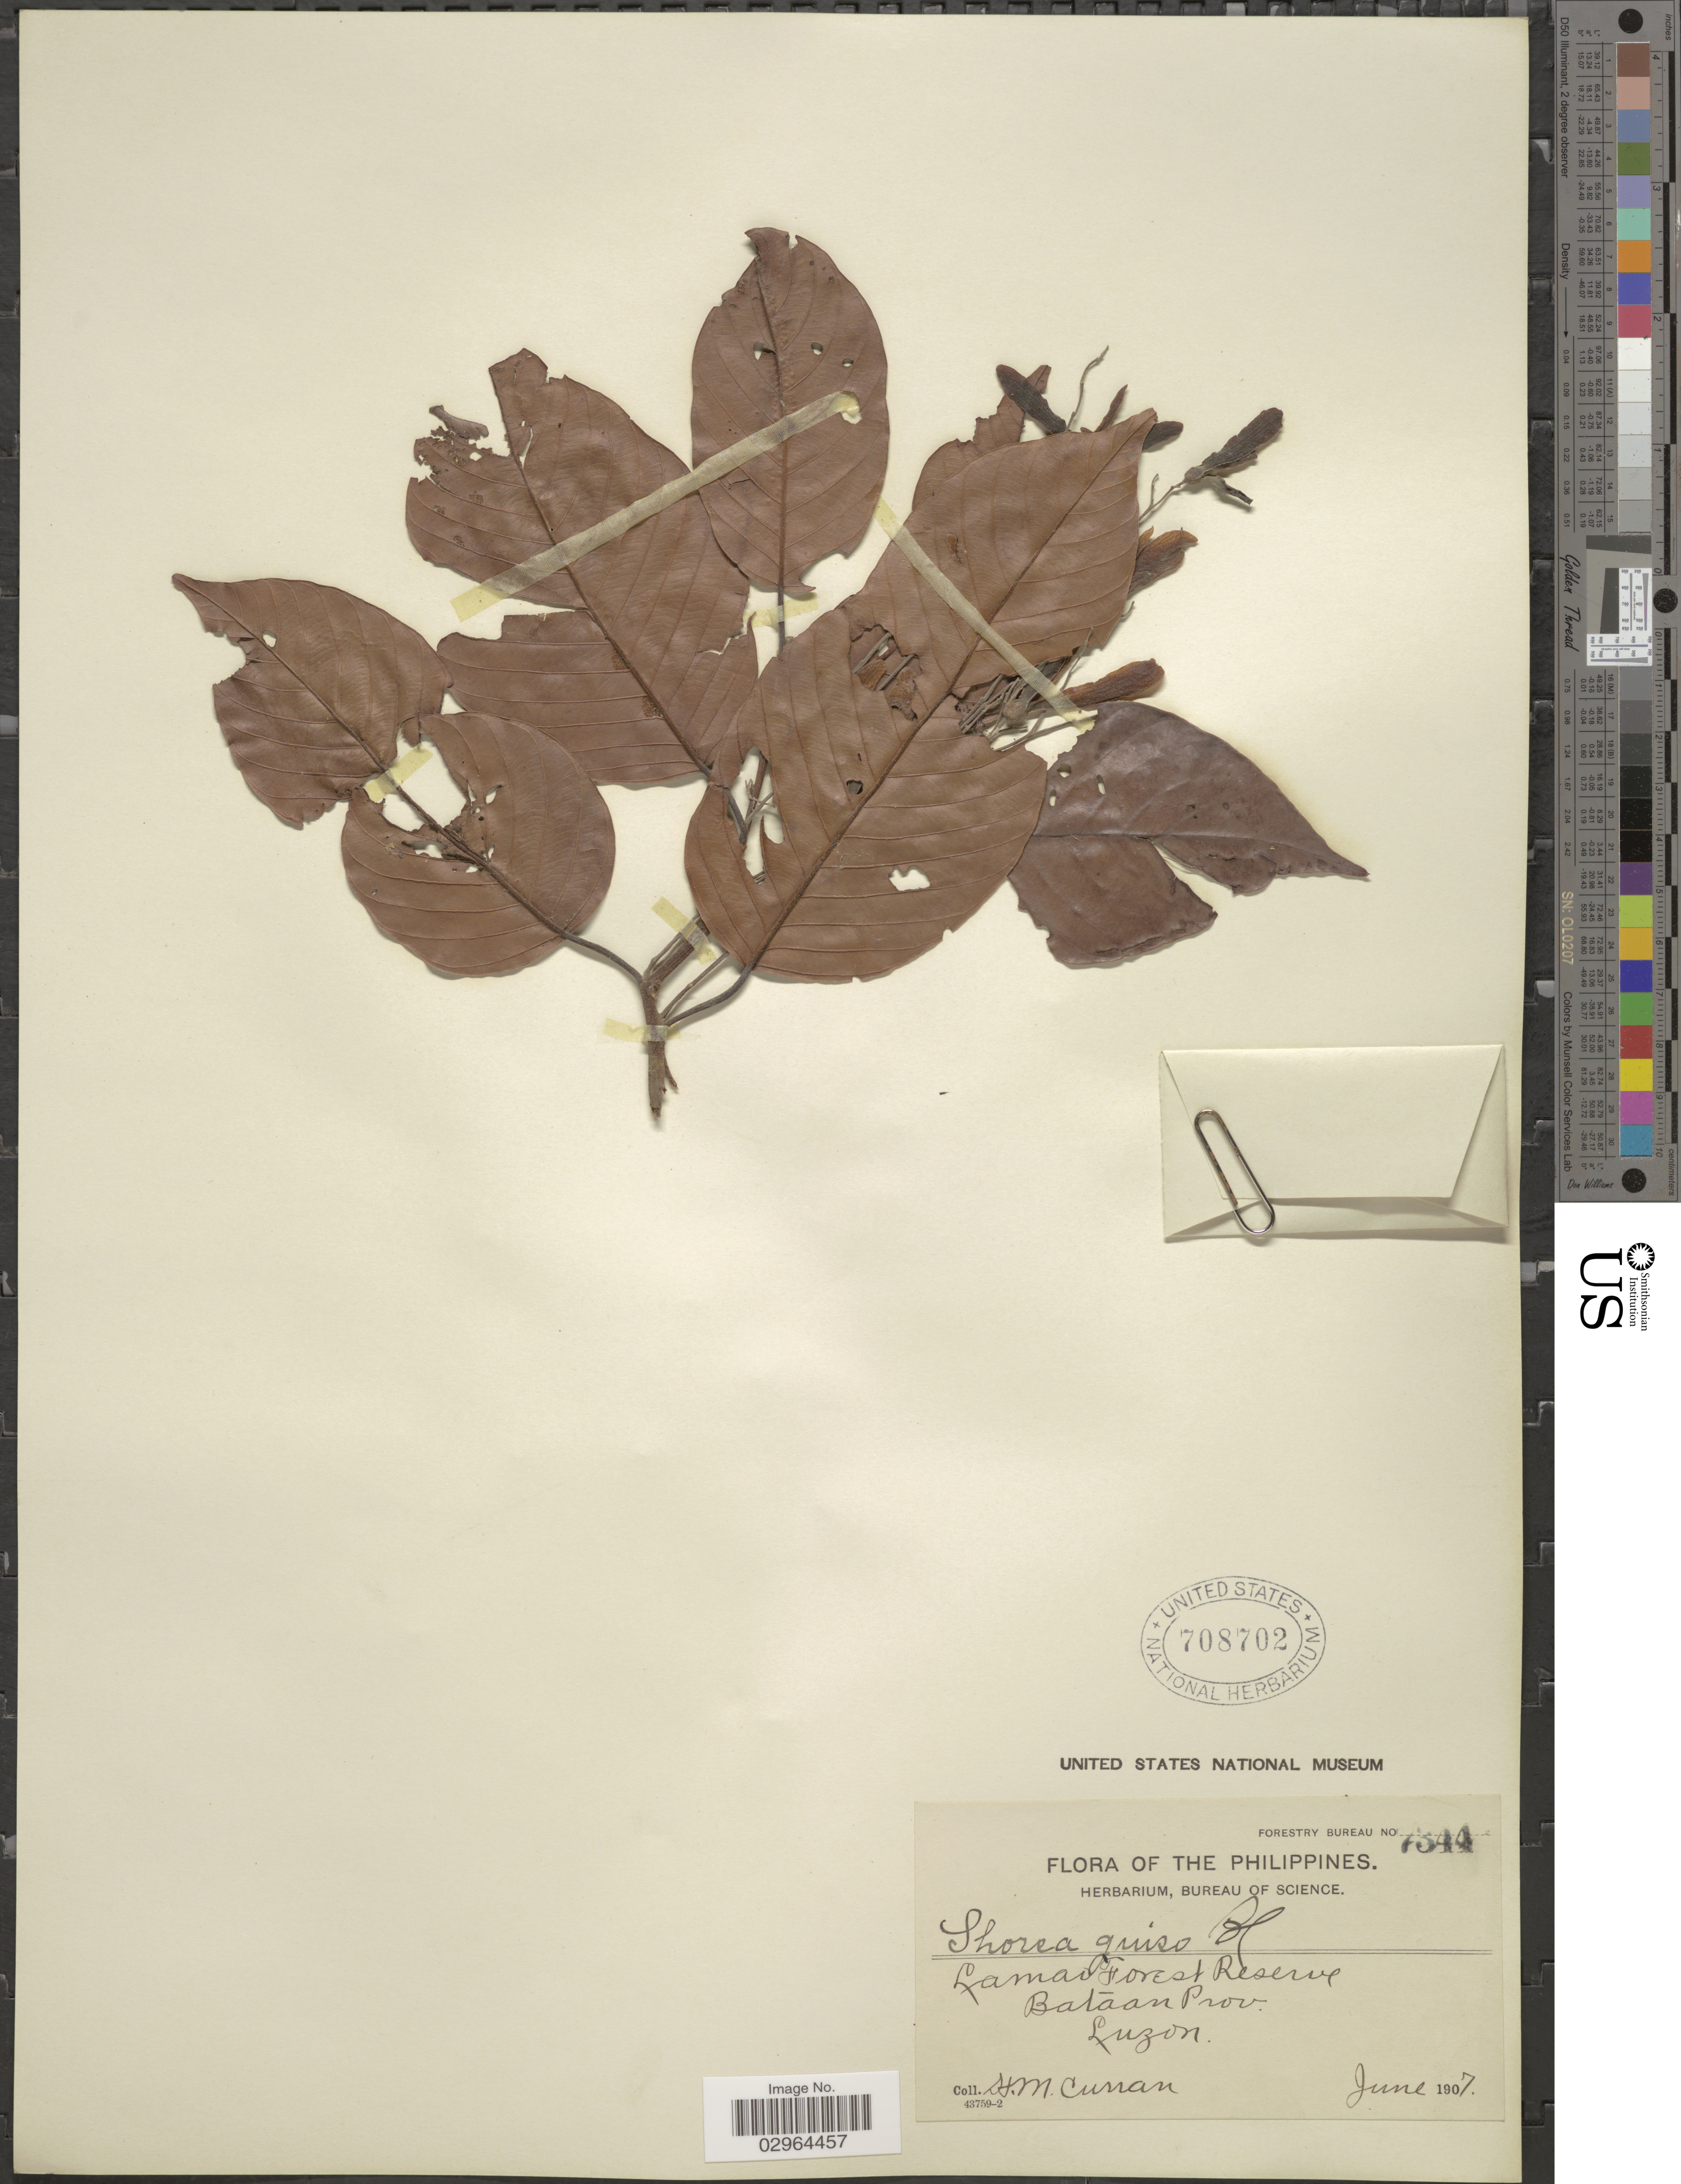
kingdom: Plantae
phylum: Tracheophyta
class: Magnoliopsida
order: Malvales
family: Dipterocarpaceae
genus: Shorea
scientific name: Shorea guiso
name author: (Blanco) Blume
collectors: H. M. Curran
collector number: Forestry Bureau 7344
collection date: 1907-06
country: Philippines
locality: Lamao Forest Reserve, Bataan Prov., Luzon.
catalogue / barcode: US 708702